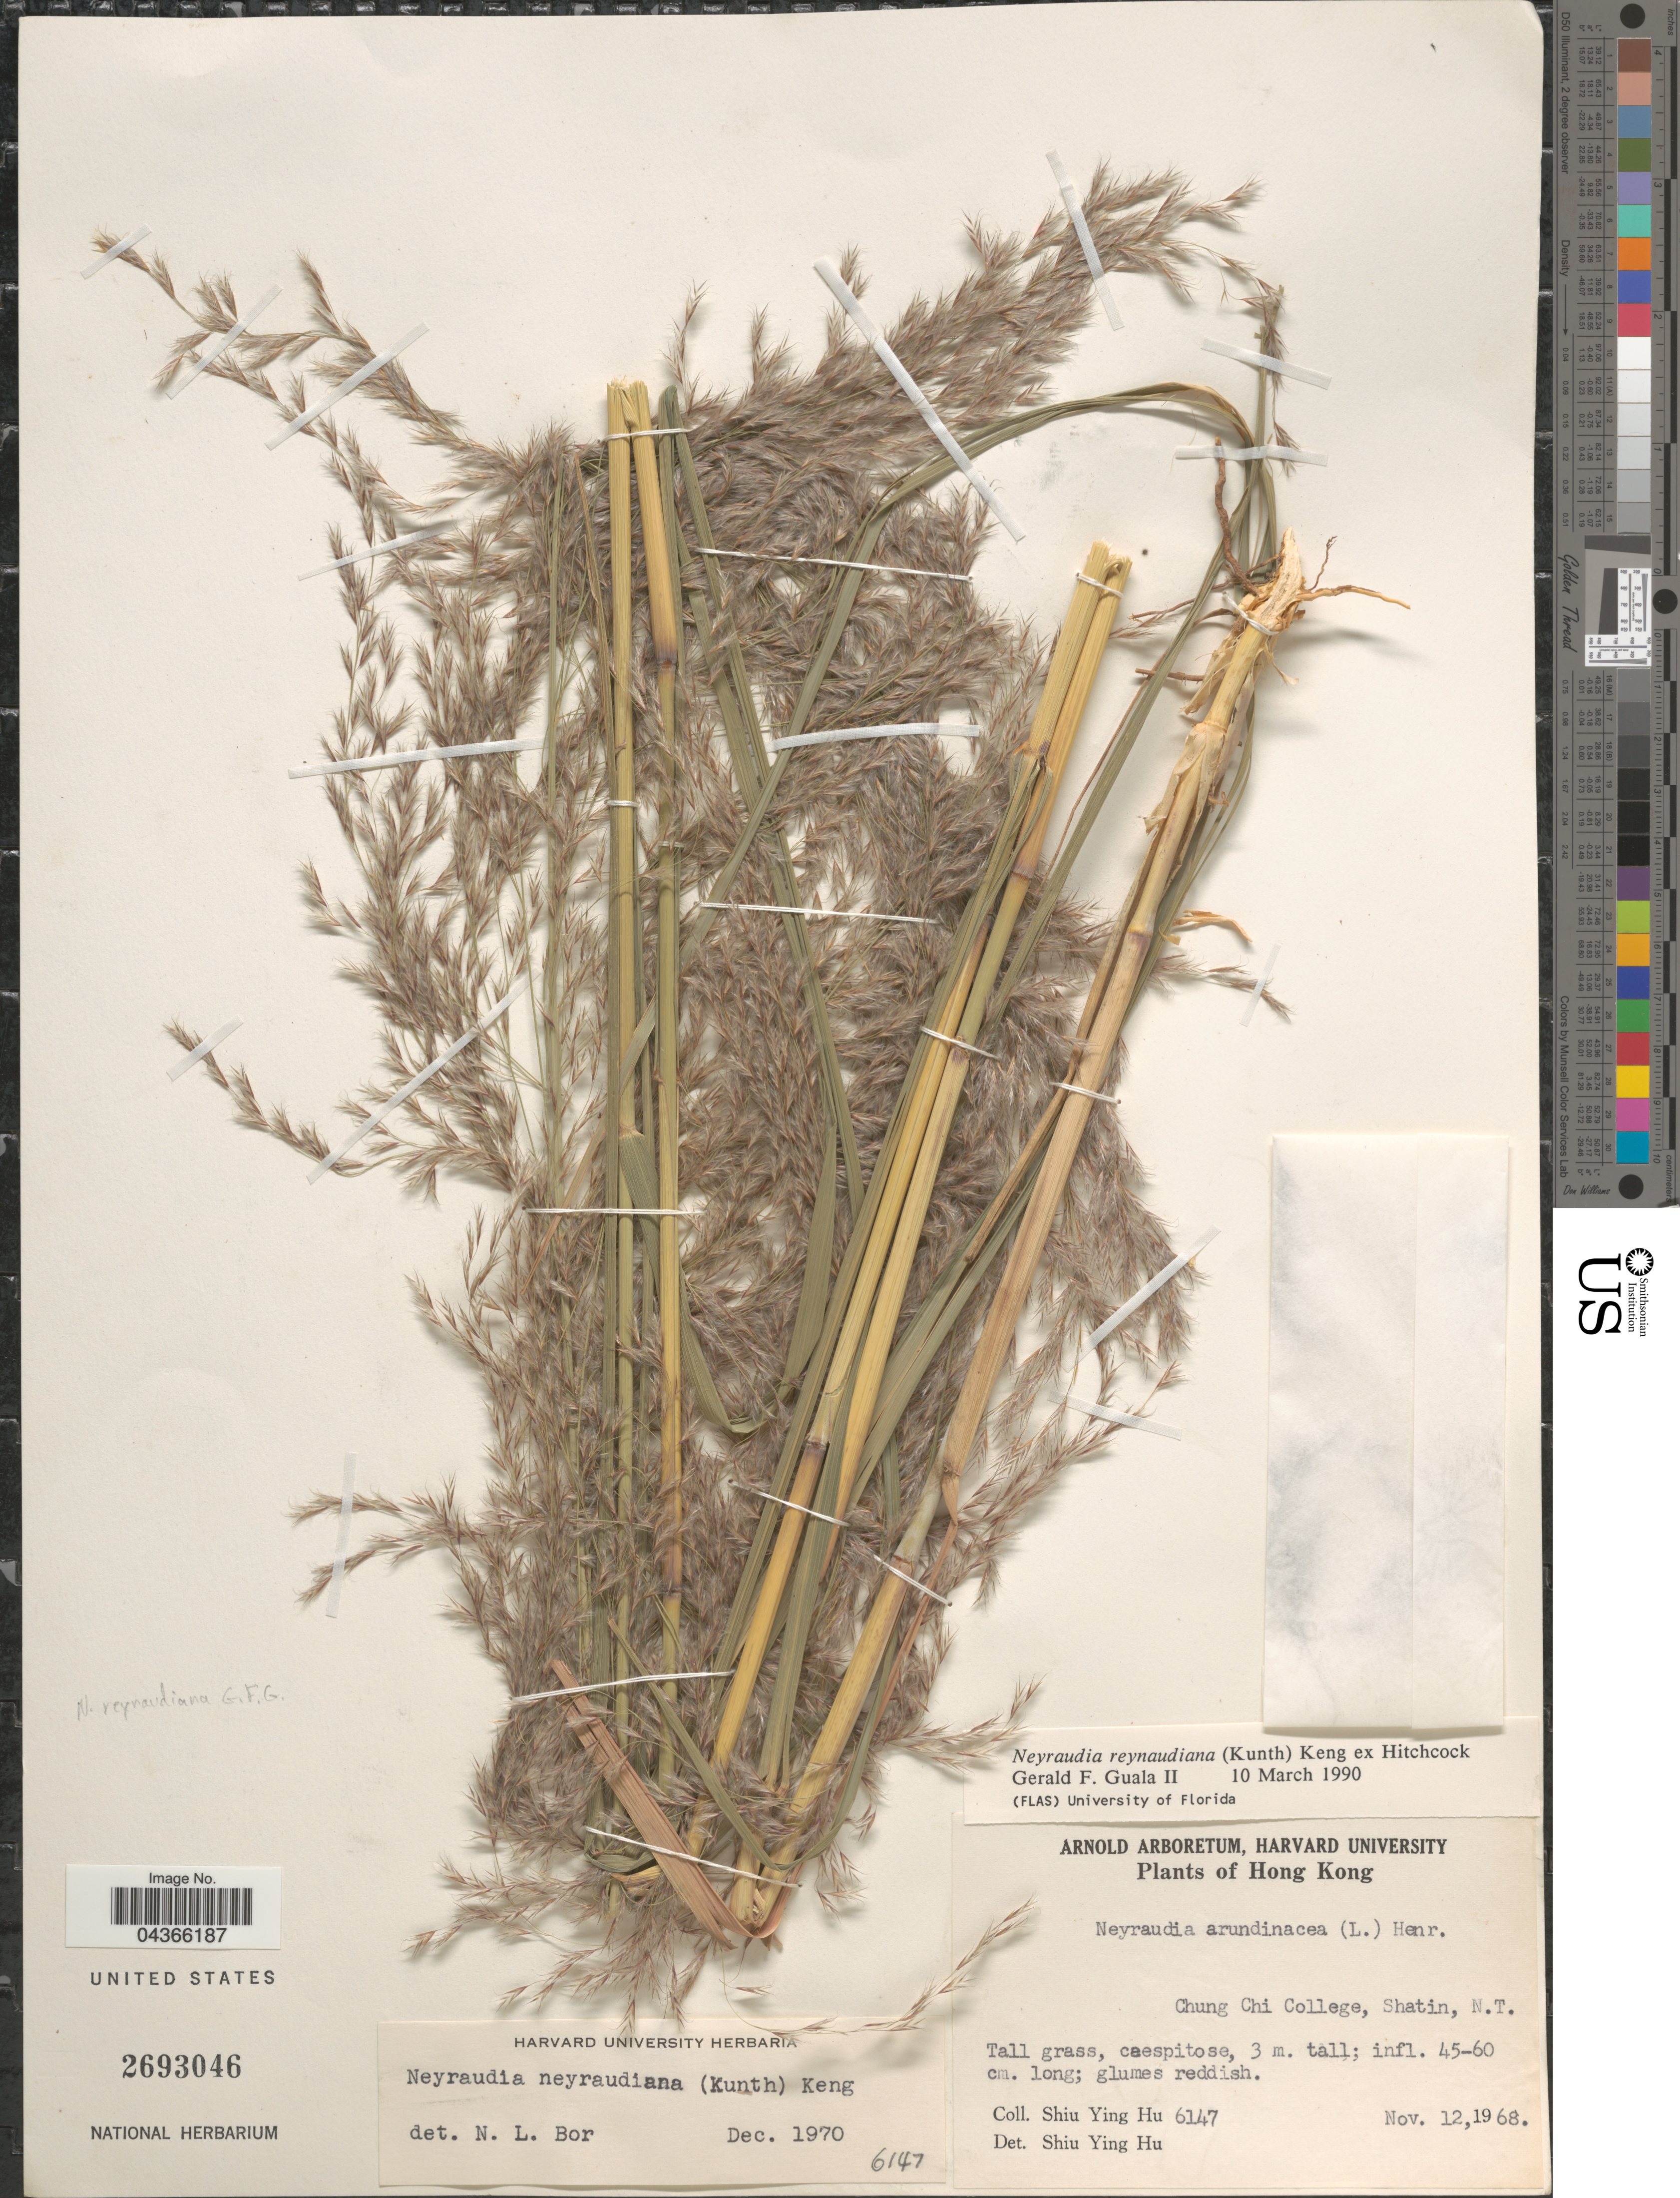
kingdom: Plantae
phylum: Tracheophyta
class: Liliopsida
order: Poales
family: Poaceae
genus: Neyraudia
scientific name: Neyraudia reynaudiana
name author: (Kunth) Keng ex Hitchc.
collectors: S. Y. Hu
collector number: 6147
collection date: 1968-11-12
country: China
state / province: Hong Kong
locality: Chung Chi College, Shatin, N.T.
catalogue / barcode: US 2693046